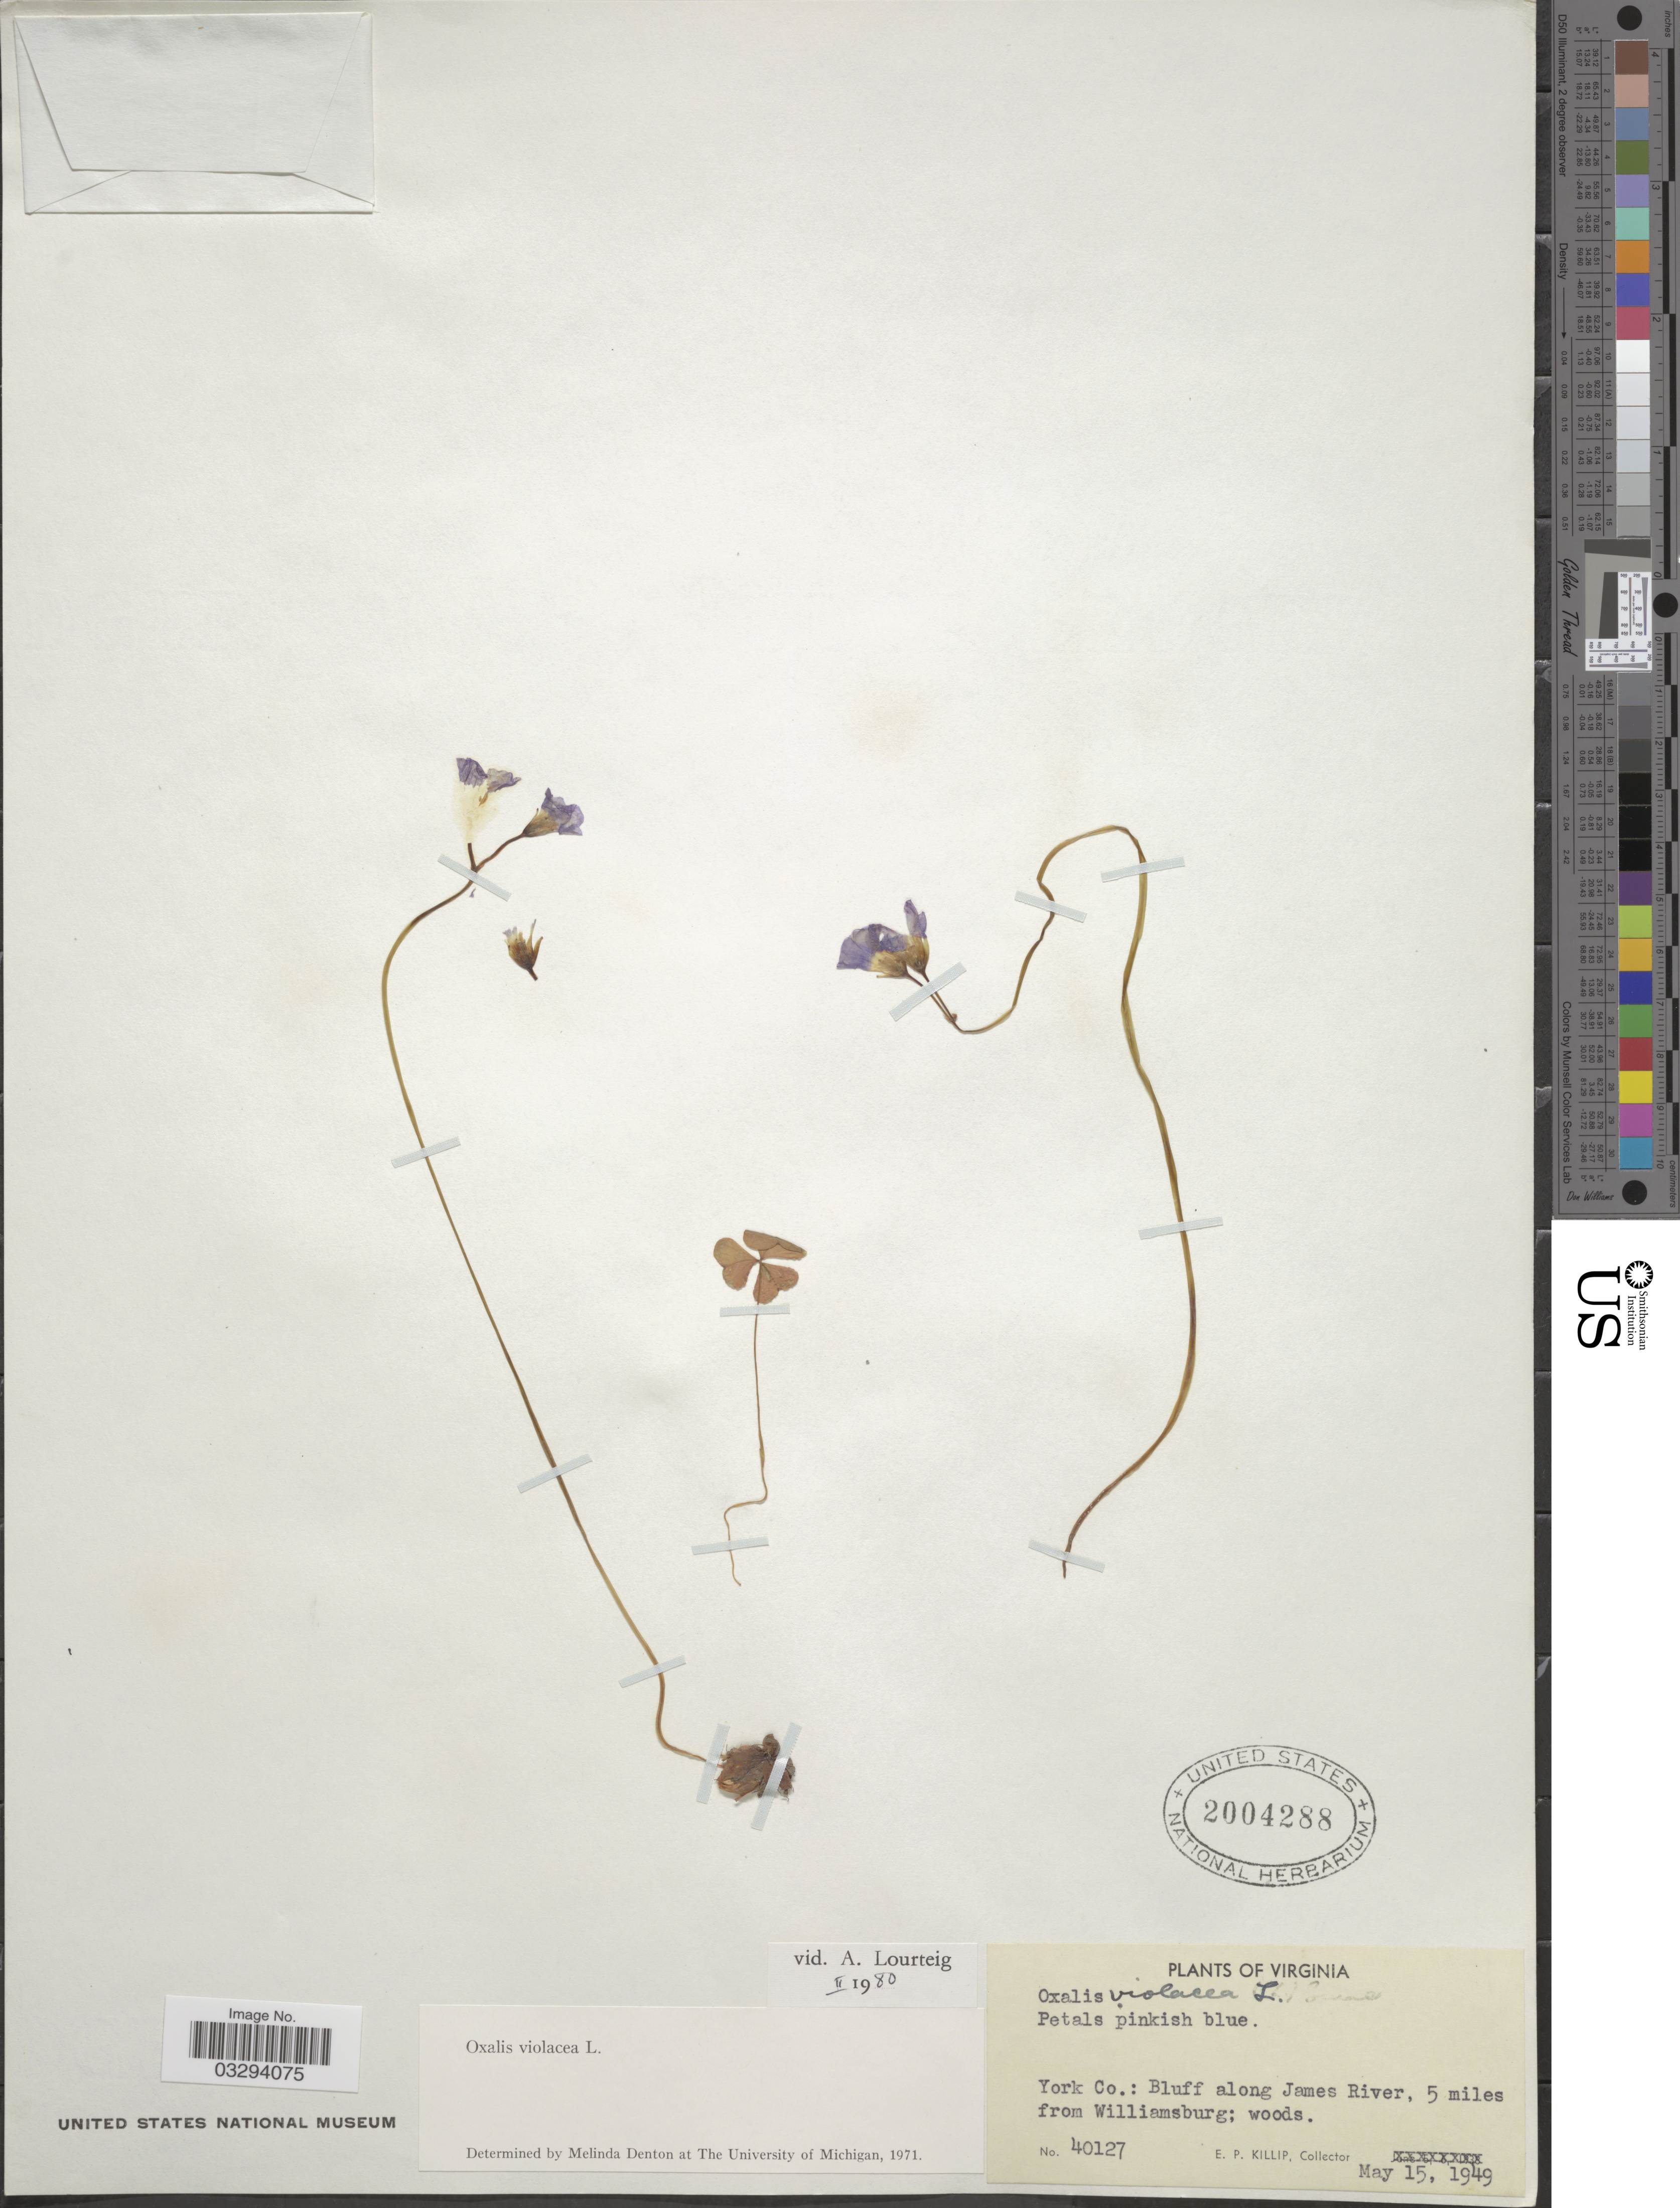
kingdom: Plantae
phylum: Tracheophyta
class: Magnoliopsida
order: Oxalidales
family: Oxalidaceae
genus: Oxalis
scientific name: Oxalis violacea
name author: L.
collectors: E. P. Killip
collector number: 40127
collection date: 1949-05-15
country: United States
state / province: Virginia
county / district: York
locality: York Co.: Bluff along James River, 5 miles from Williamsburg.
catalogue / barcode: US 2004288